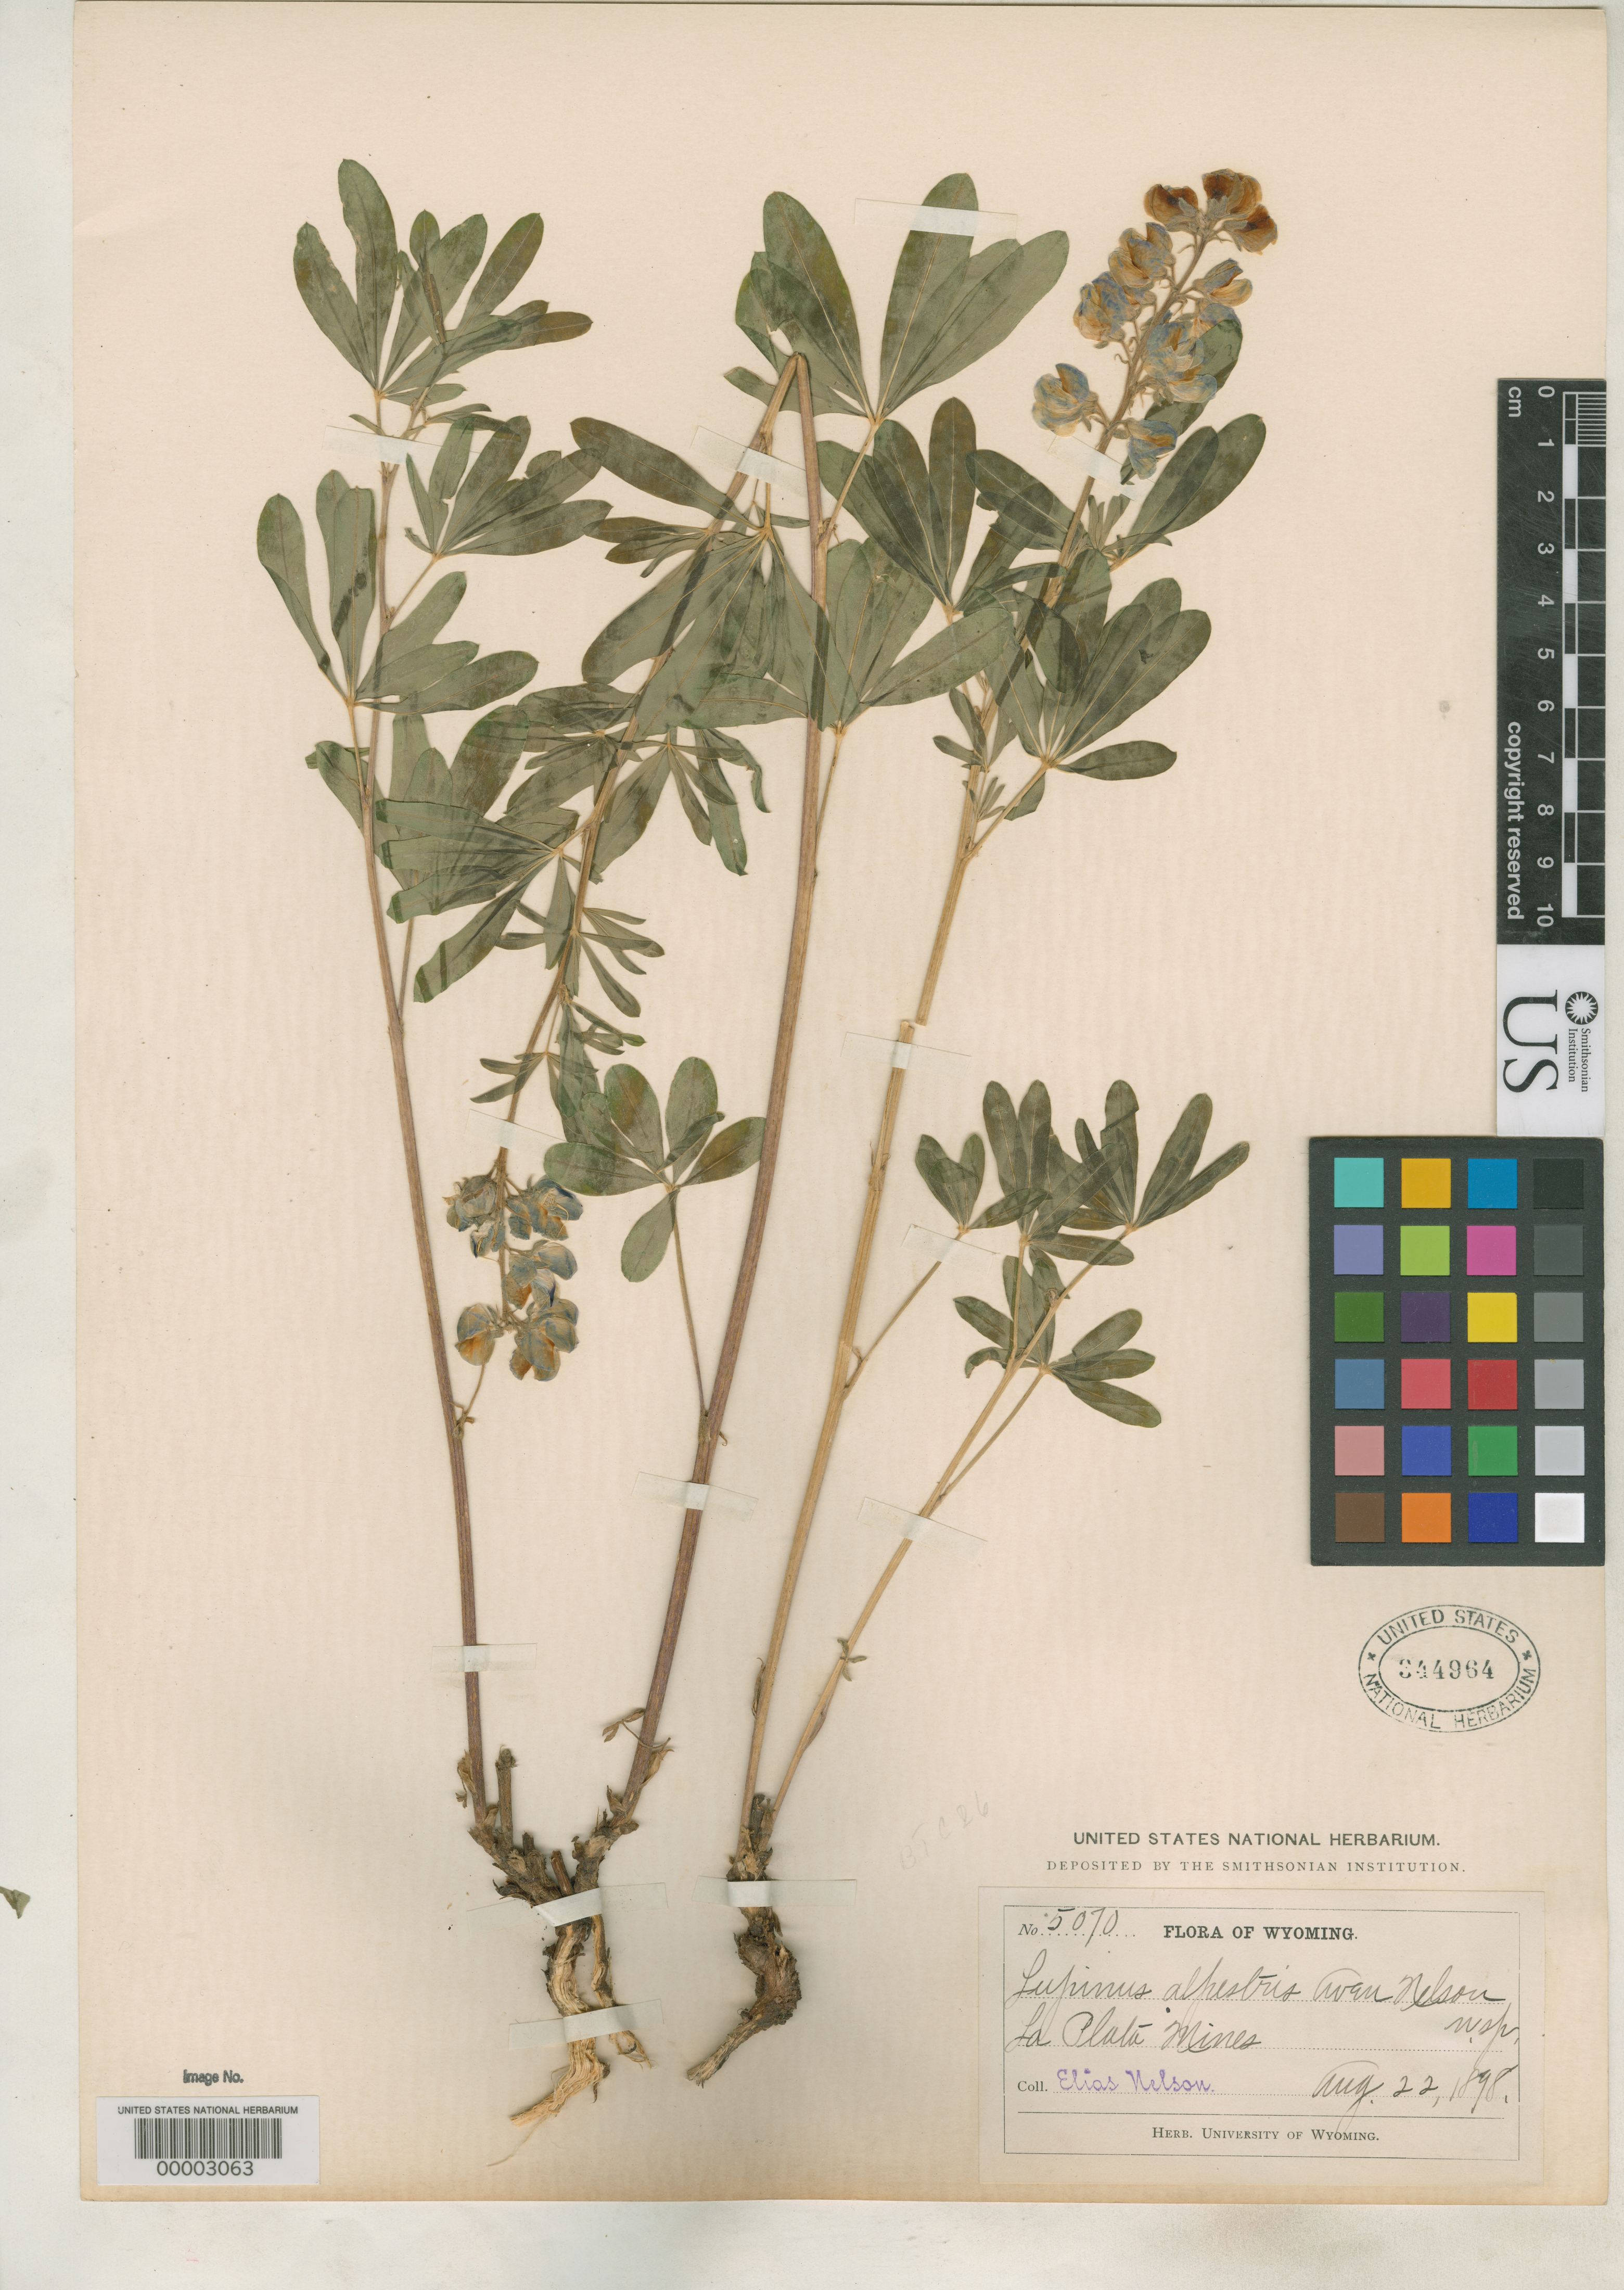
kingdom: Plantae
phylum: Tracheophyta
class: Magnoliopsida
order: Fabales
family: Fabaceae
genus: Lupinus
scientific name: Lupinus alpestris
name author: A. Nelson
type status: Type Collection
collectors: E. Nelson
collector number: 5070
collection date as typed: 22 Aug 1898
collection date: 1898-08-22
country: United States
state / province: Wyoming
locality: Medicine Bow Mts., La Plata Mines.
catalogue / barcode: US 344964